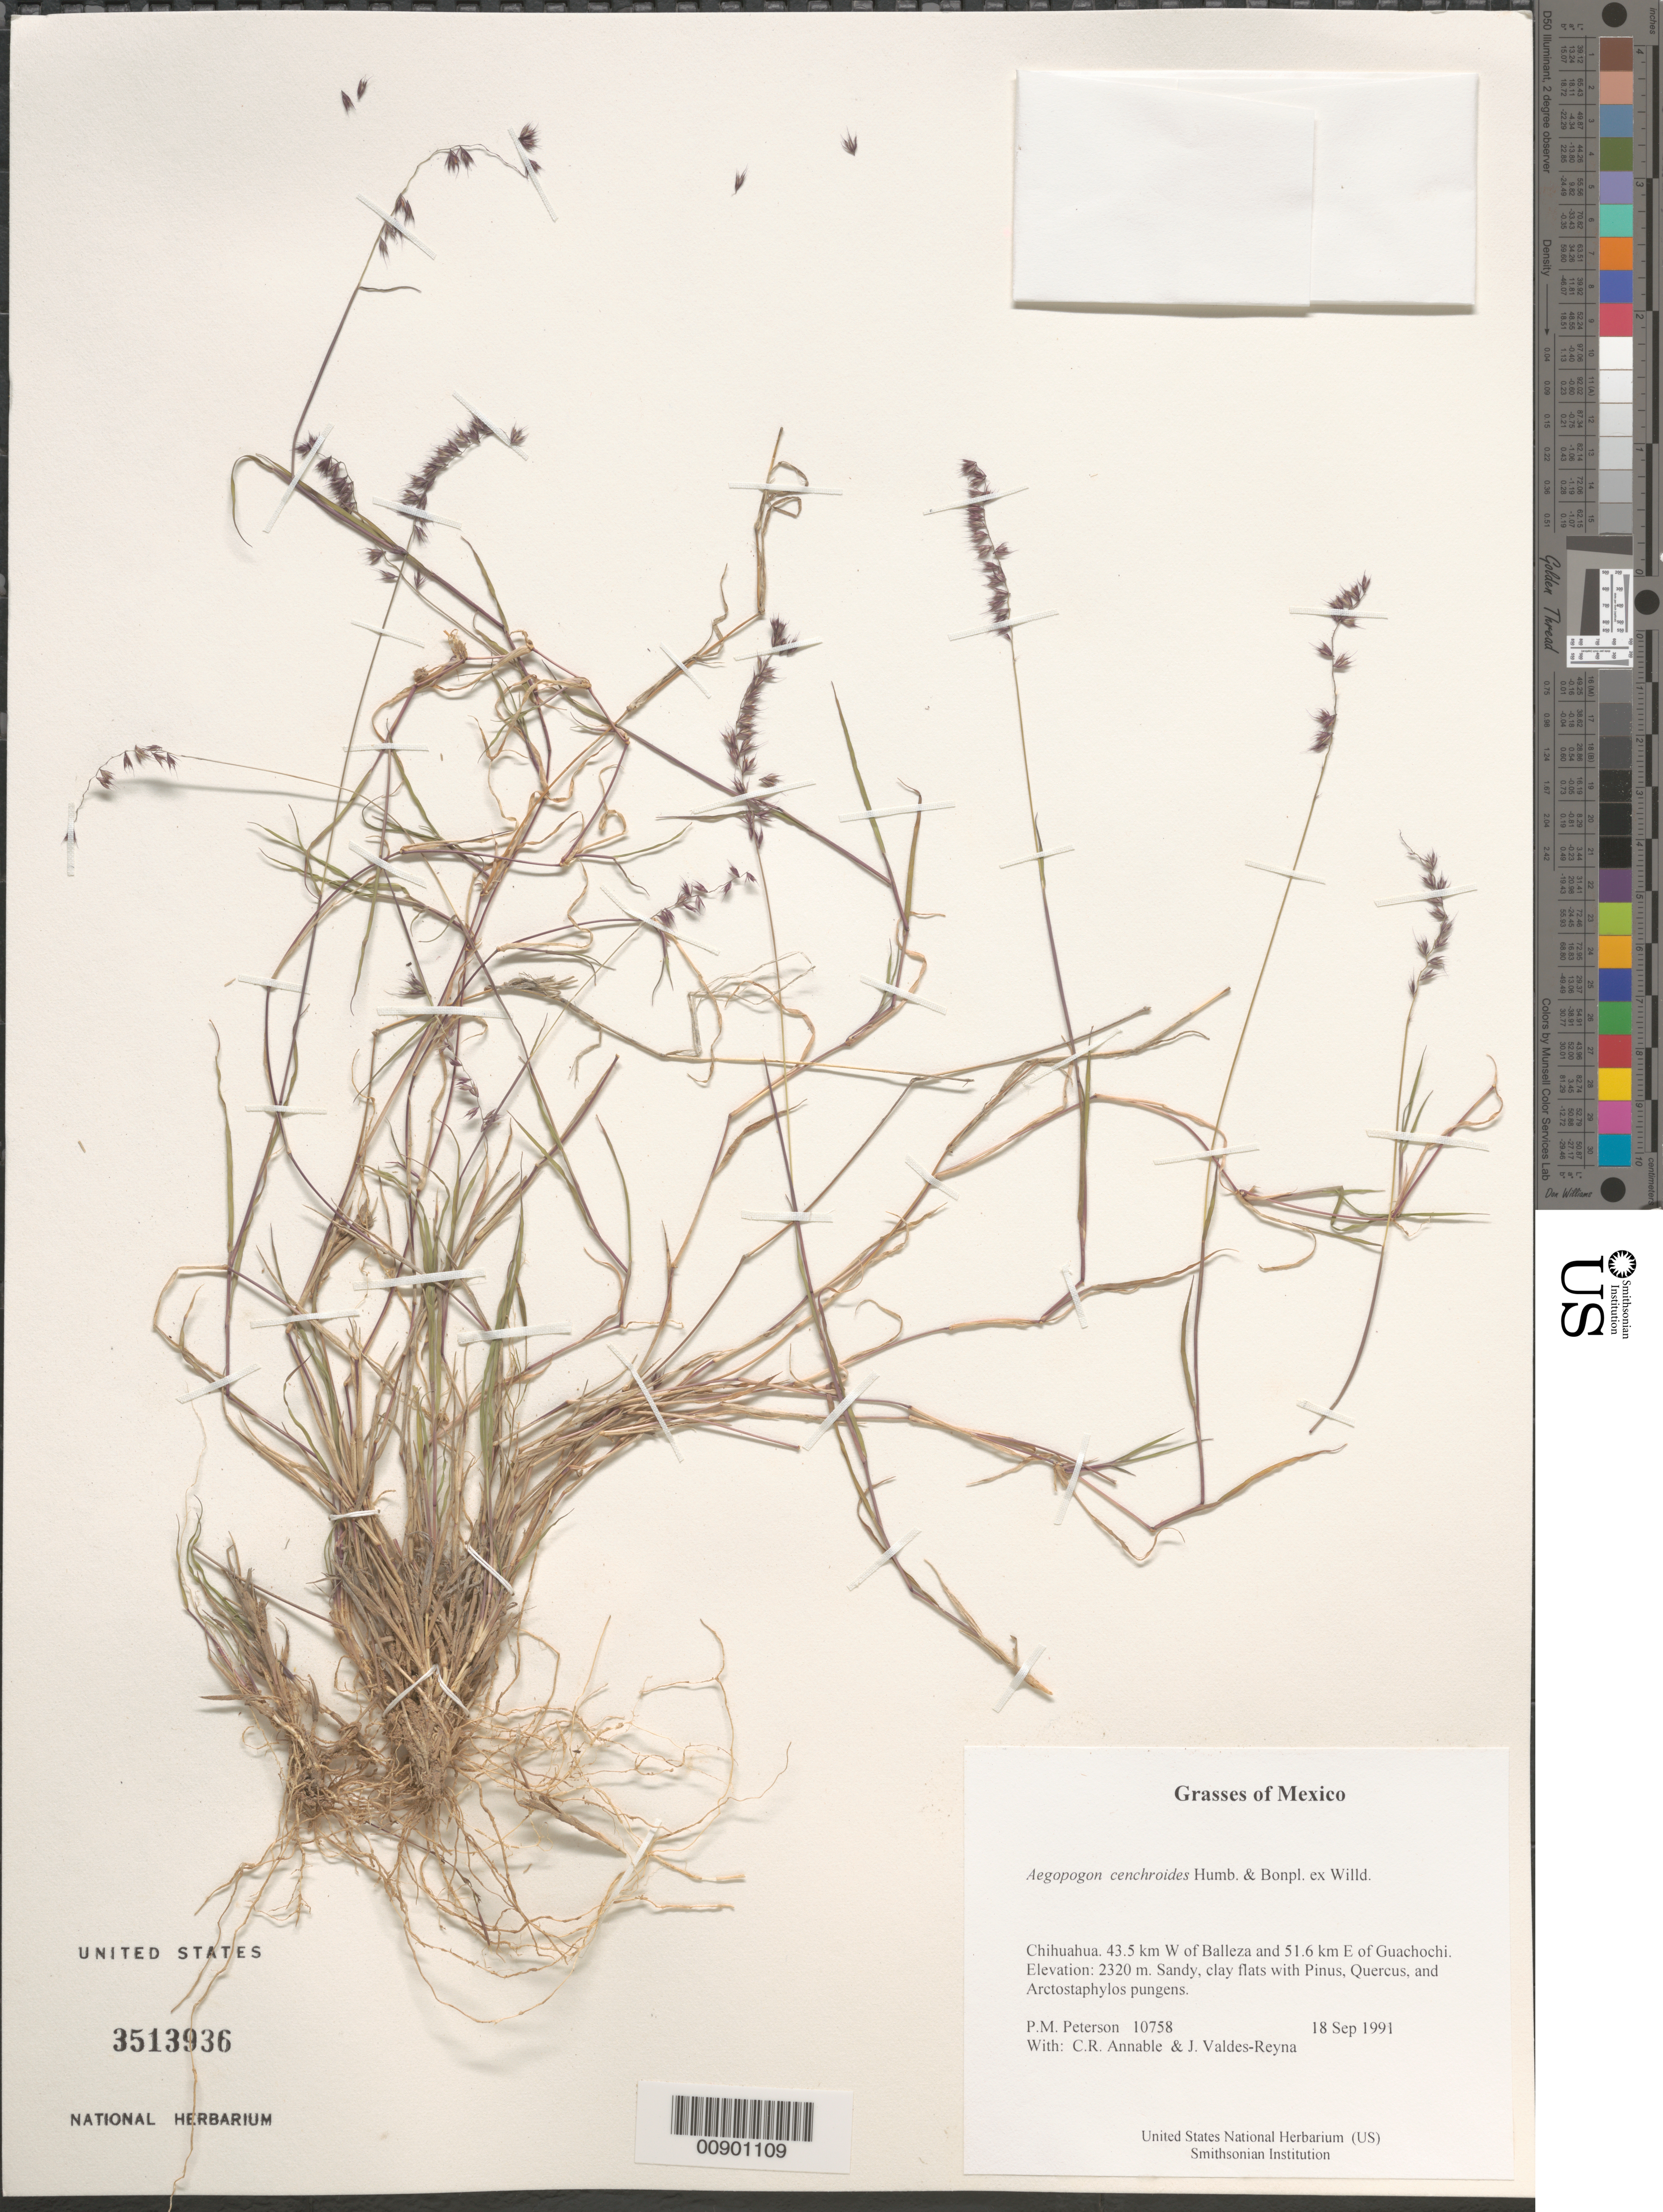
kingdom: Plantae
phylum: Tracheophyta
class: Liliopsida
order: Poales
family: Poaceae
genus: Muhlenbergia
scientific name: Muhlenbergia cenchroides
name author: (Humb. & Bonpl. ex Willd.) P.M. Peterson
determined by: Peterson, Paul M., (BOT), Smithsonian Institution - National Museum of Natural History (UNITED STATES)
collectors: P. M. Peterson, C. R. Annable & J. Valdés-Reyna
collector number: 10758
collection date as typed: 18 Sep 1991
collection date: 1991-09-18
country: Mexico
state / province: Chihuahua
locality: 43.5 km W of Balleza and 51.6 km E of Guachochi.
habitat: Sandy, clay flats with Pinus, Quercus, and Arctostaphylos pungens.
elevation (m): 2320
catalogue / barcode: US 3513936